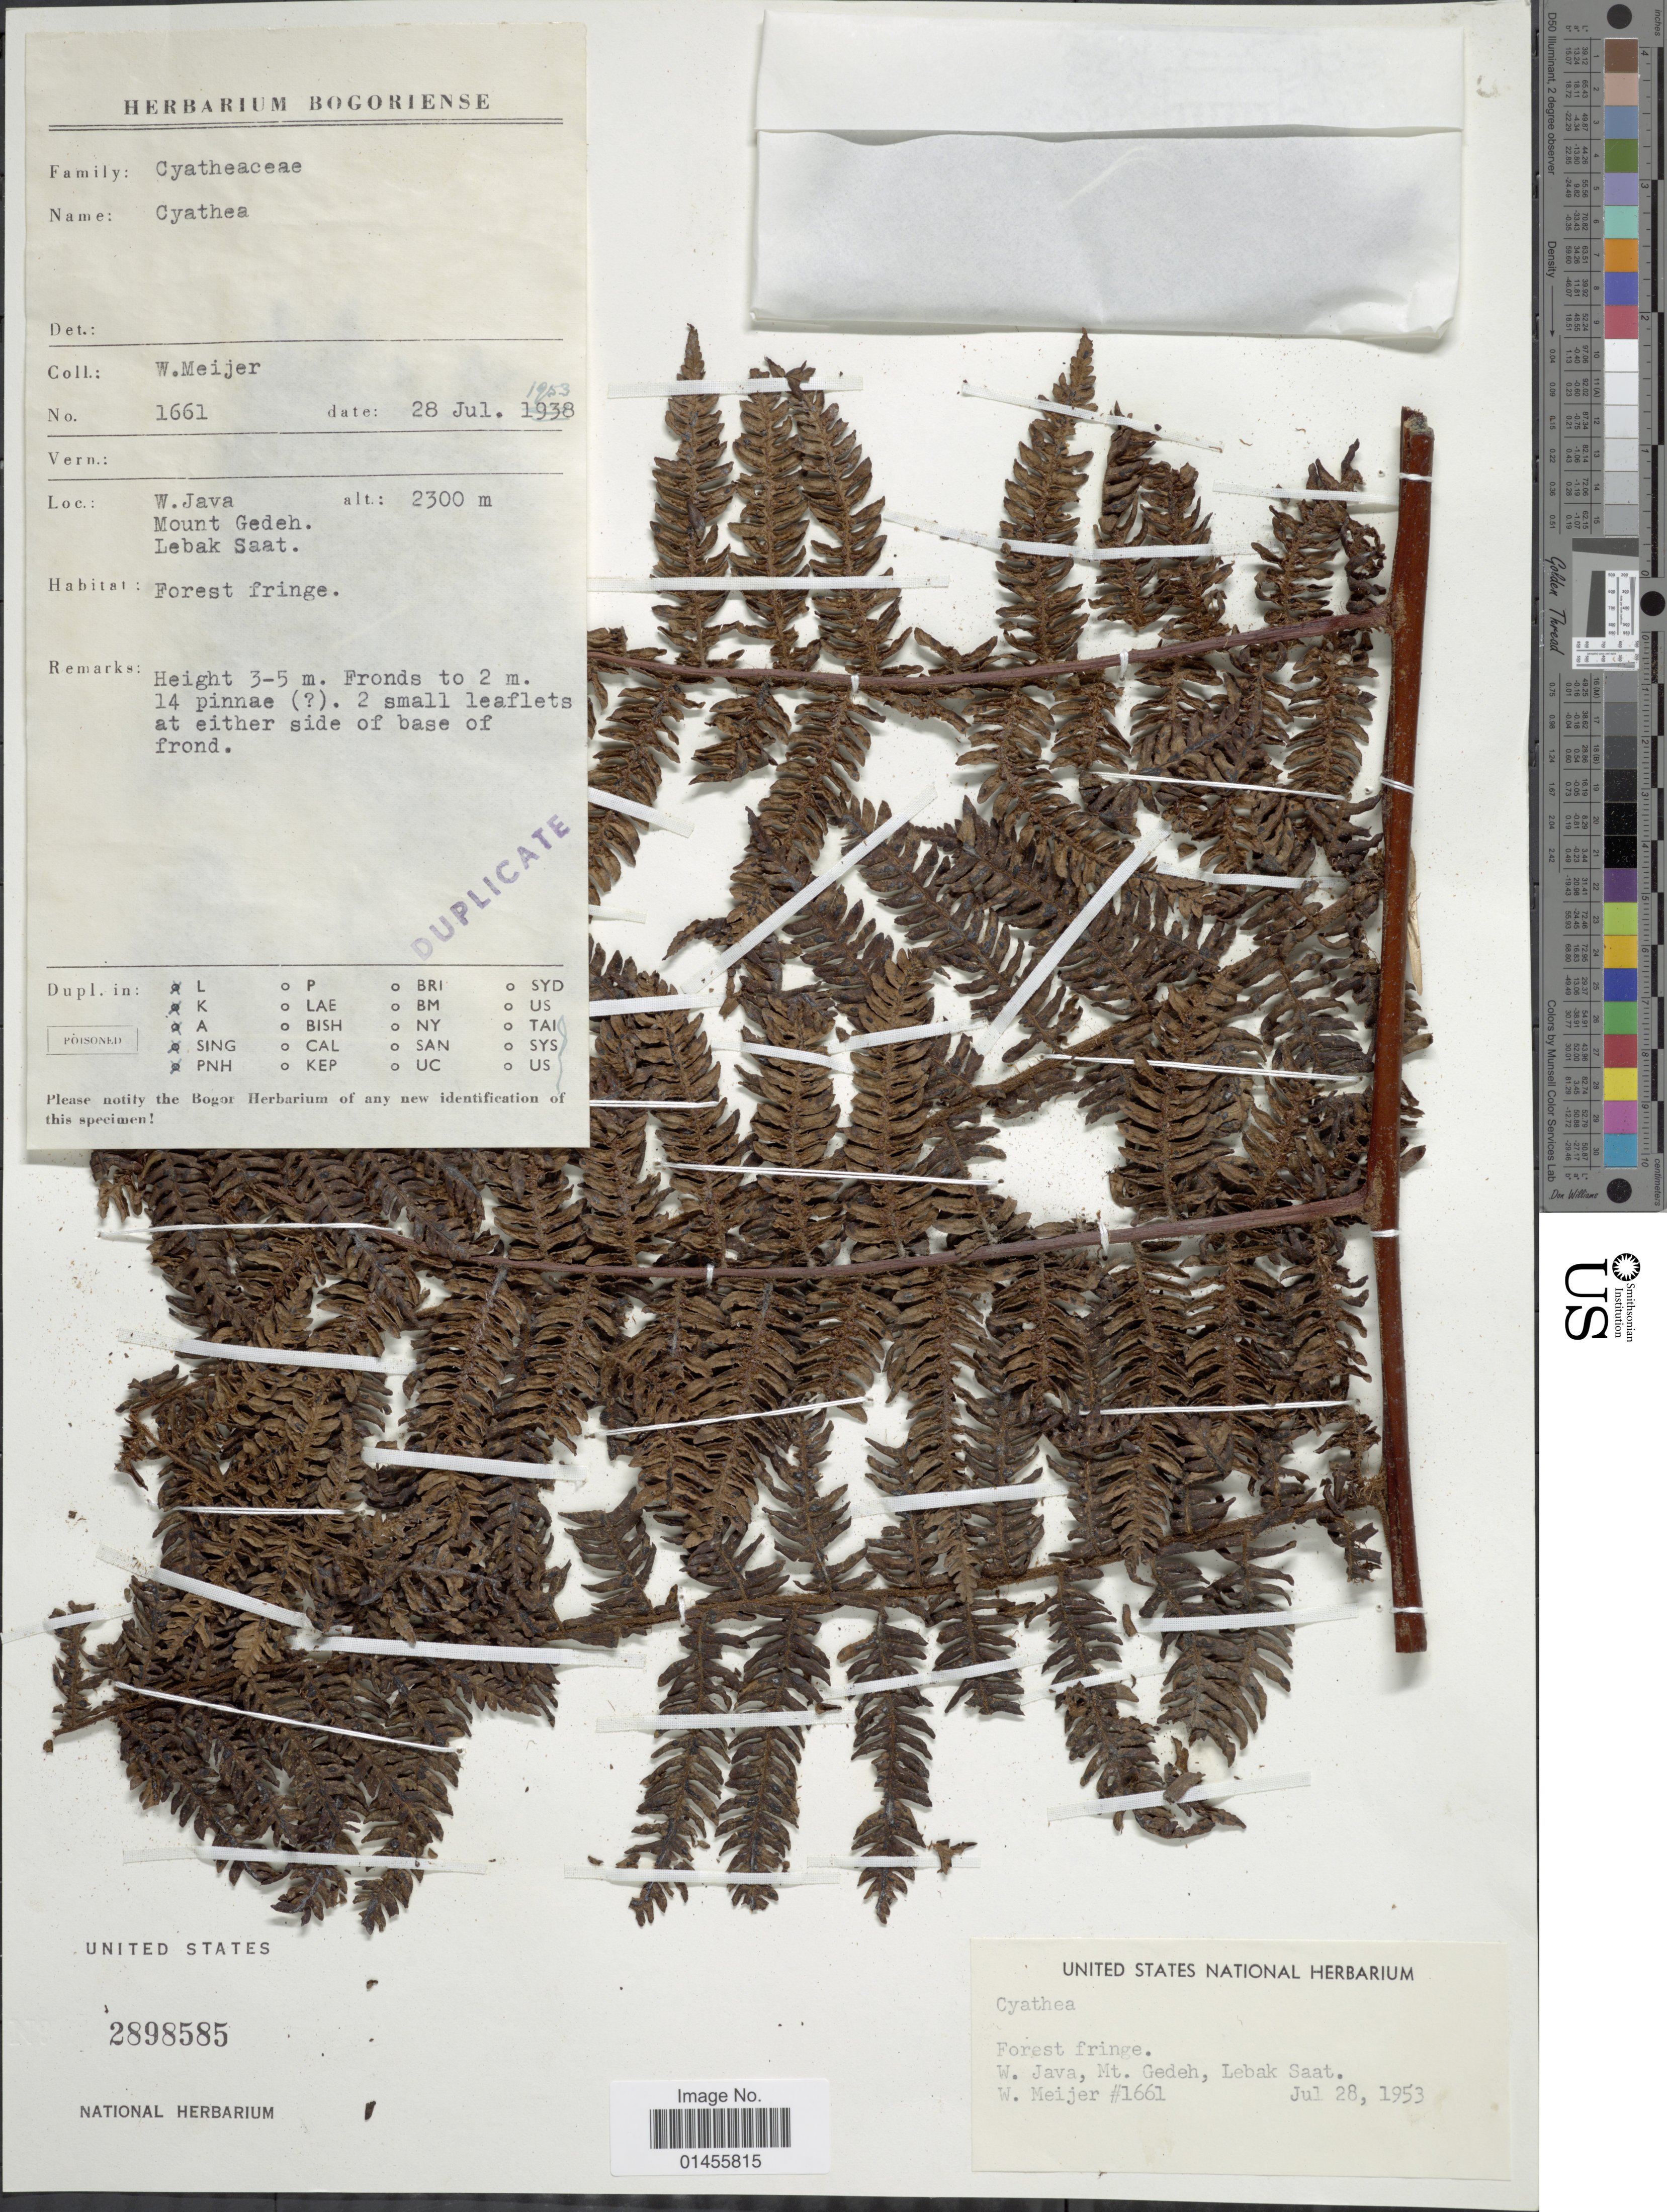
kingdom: Plantae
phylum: Tracheophyta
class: Polypodiopsida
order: Cyatheales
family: Cyatheaceae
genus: Alsophila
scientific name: Alsophila sp.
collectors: W. Meijer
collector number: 1661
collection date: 1953-07-28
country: Indonesia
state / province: Java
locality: W. Java, Mt. Gedeh, Lebak Saat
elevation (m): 2300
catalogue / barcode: US 2898585